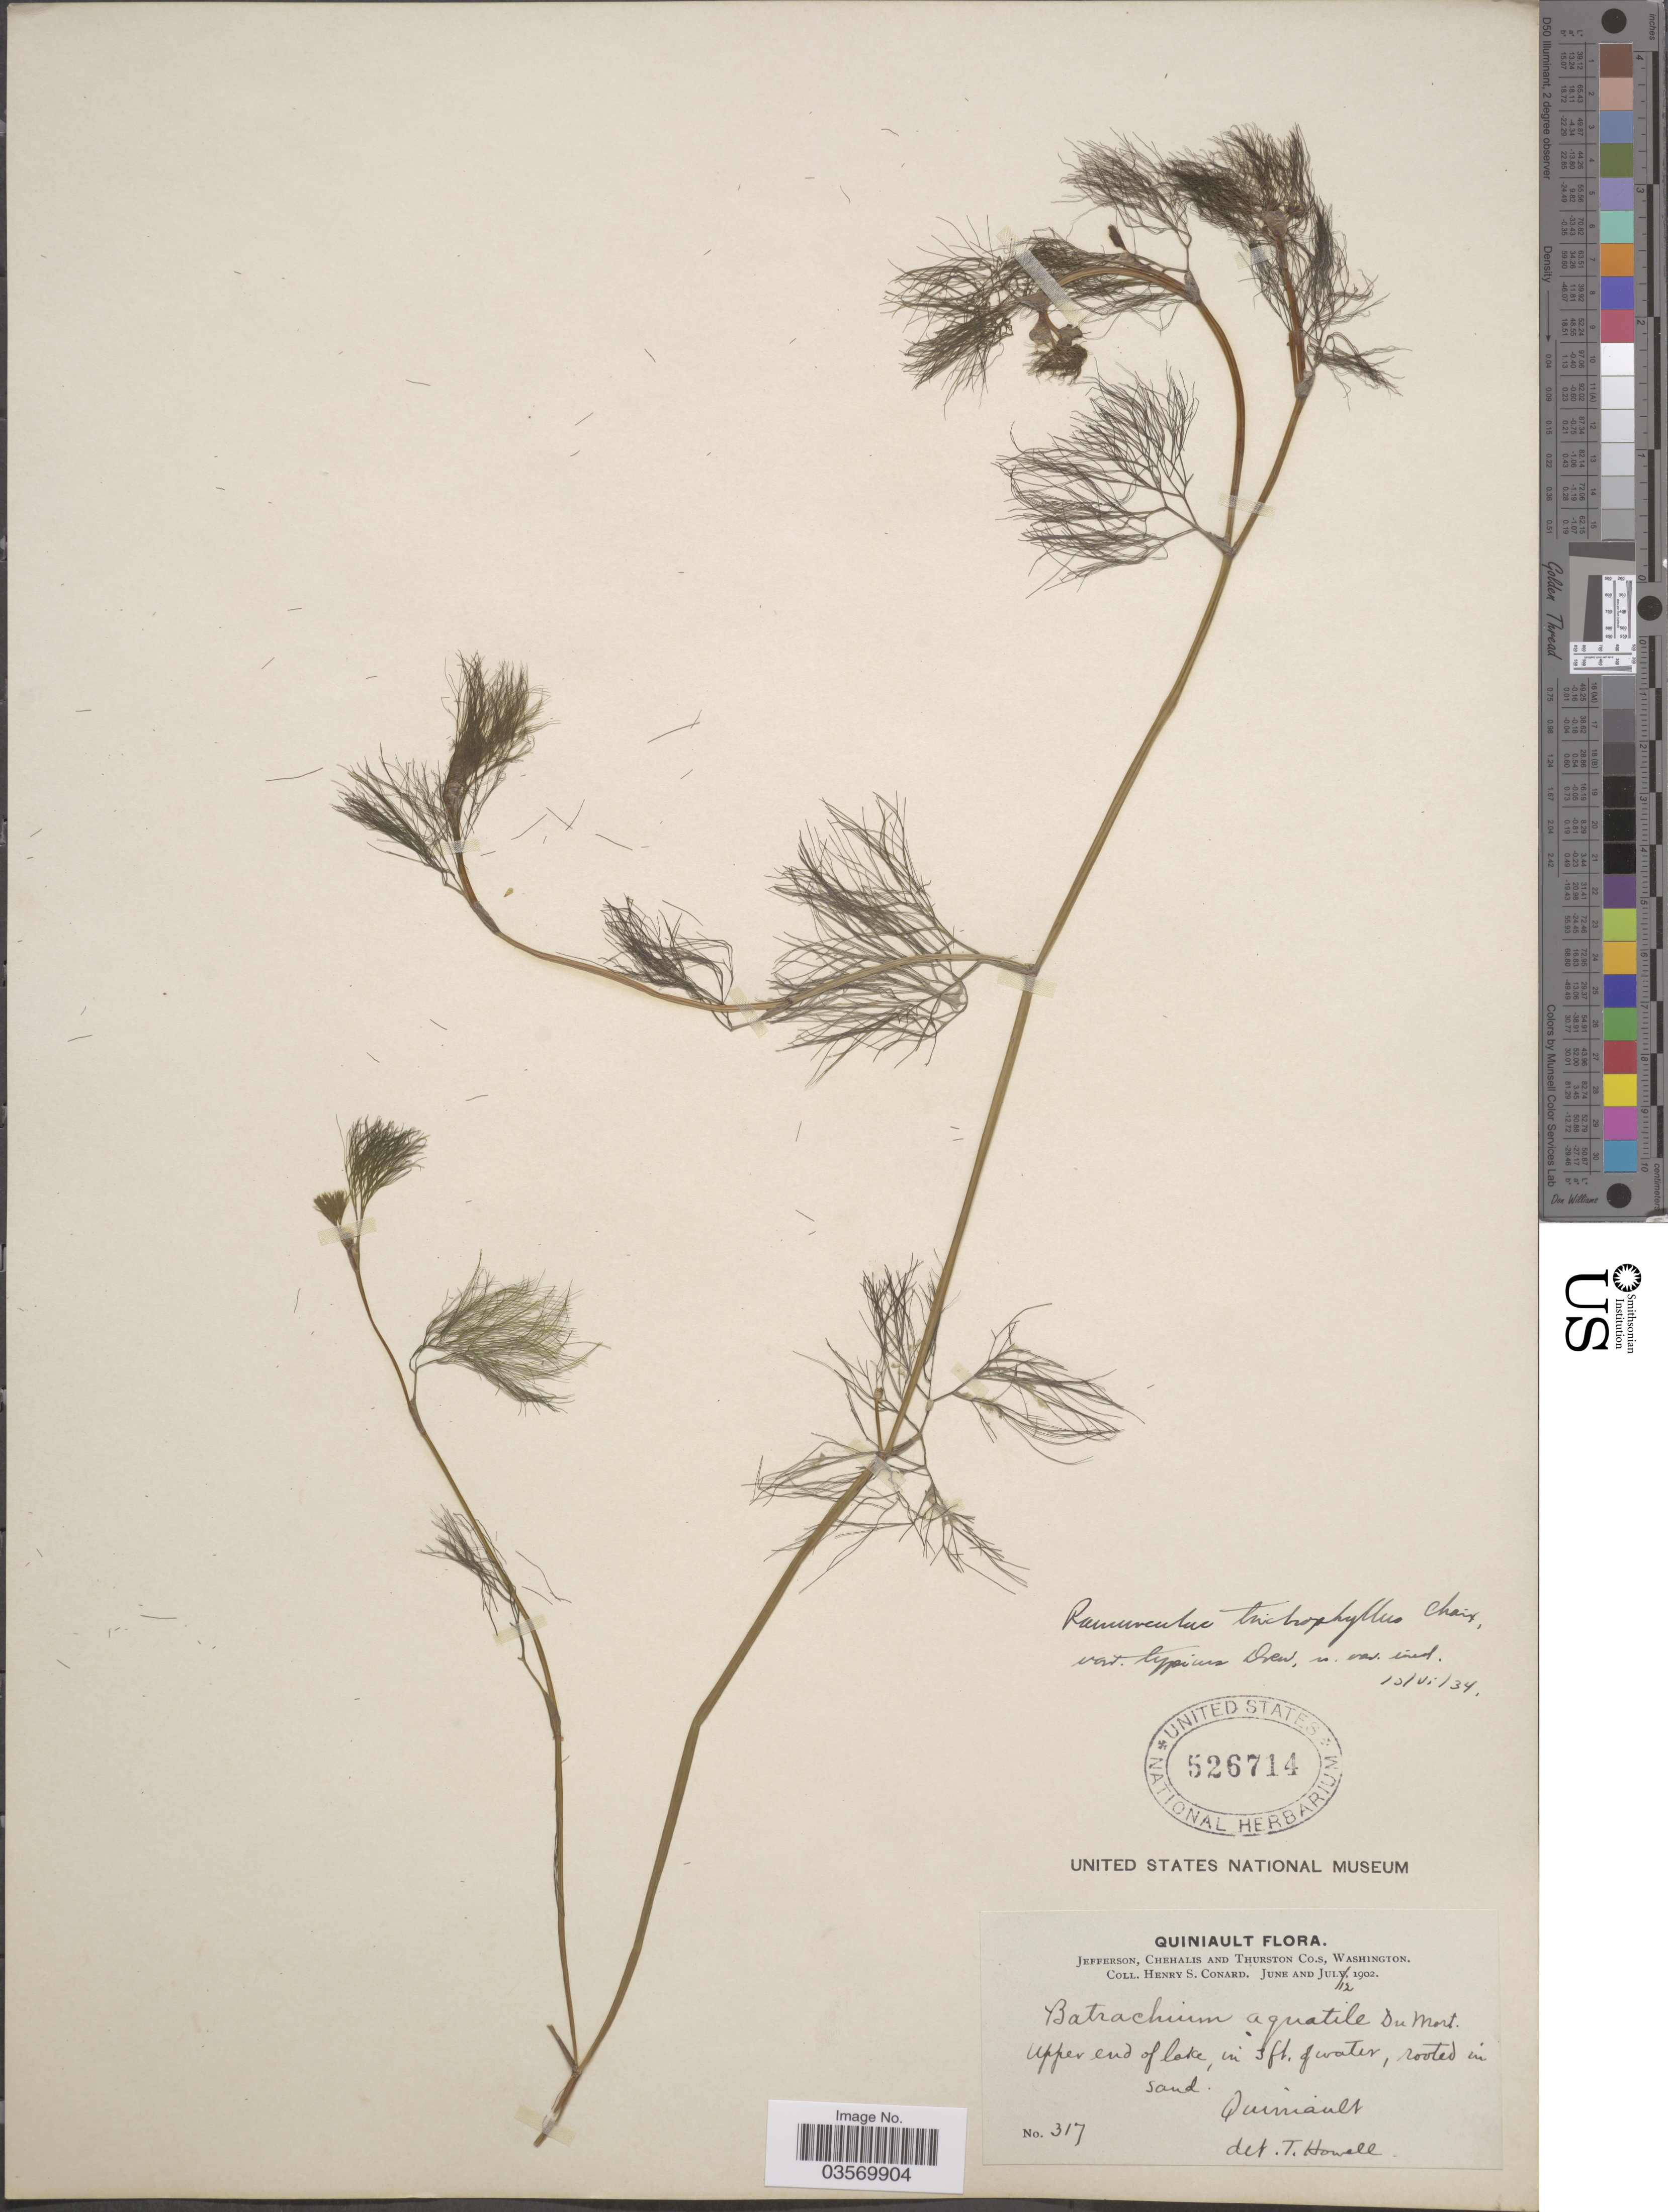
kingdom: Plantae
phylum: Tracheophyta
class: Magnoliopsida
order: Ranunculales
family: Ranunculaceae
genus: Ranunculus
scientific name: Ranunculus trichophyllus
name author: Chaix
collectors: H. S. Conard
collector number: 317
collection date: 1902-07-12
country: United States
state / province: Washington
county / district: Thurston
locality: Quiniault. Jefferson, Chehalis and Thurston Co.s.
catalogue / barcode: US 526714